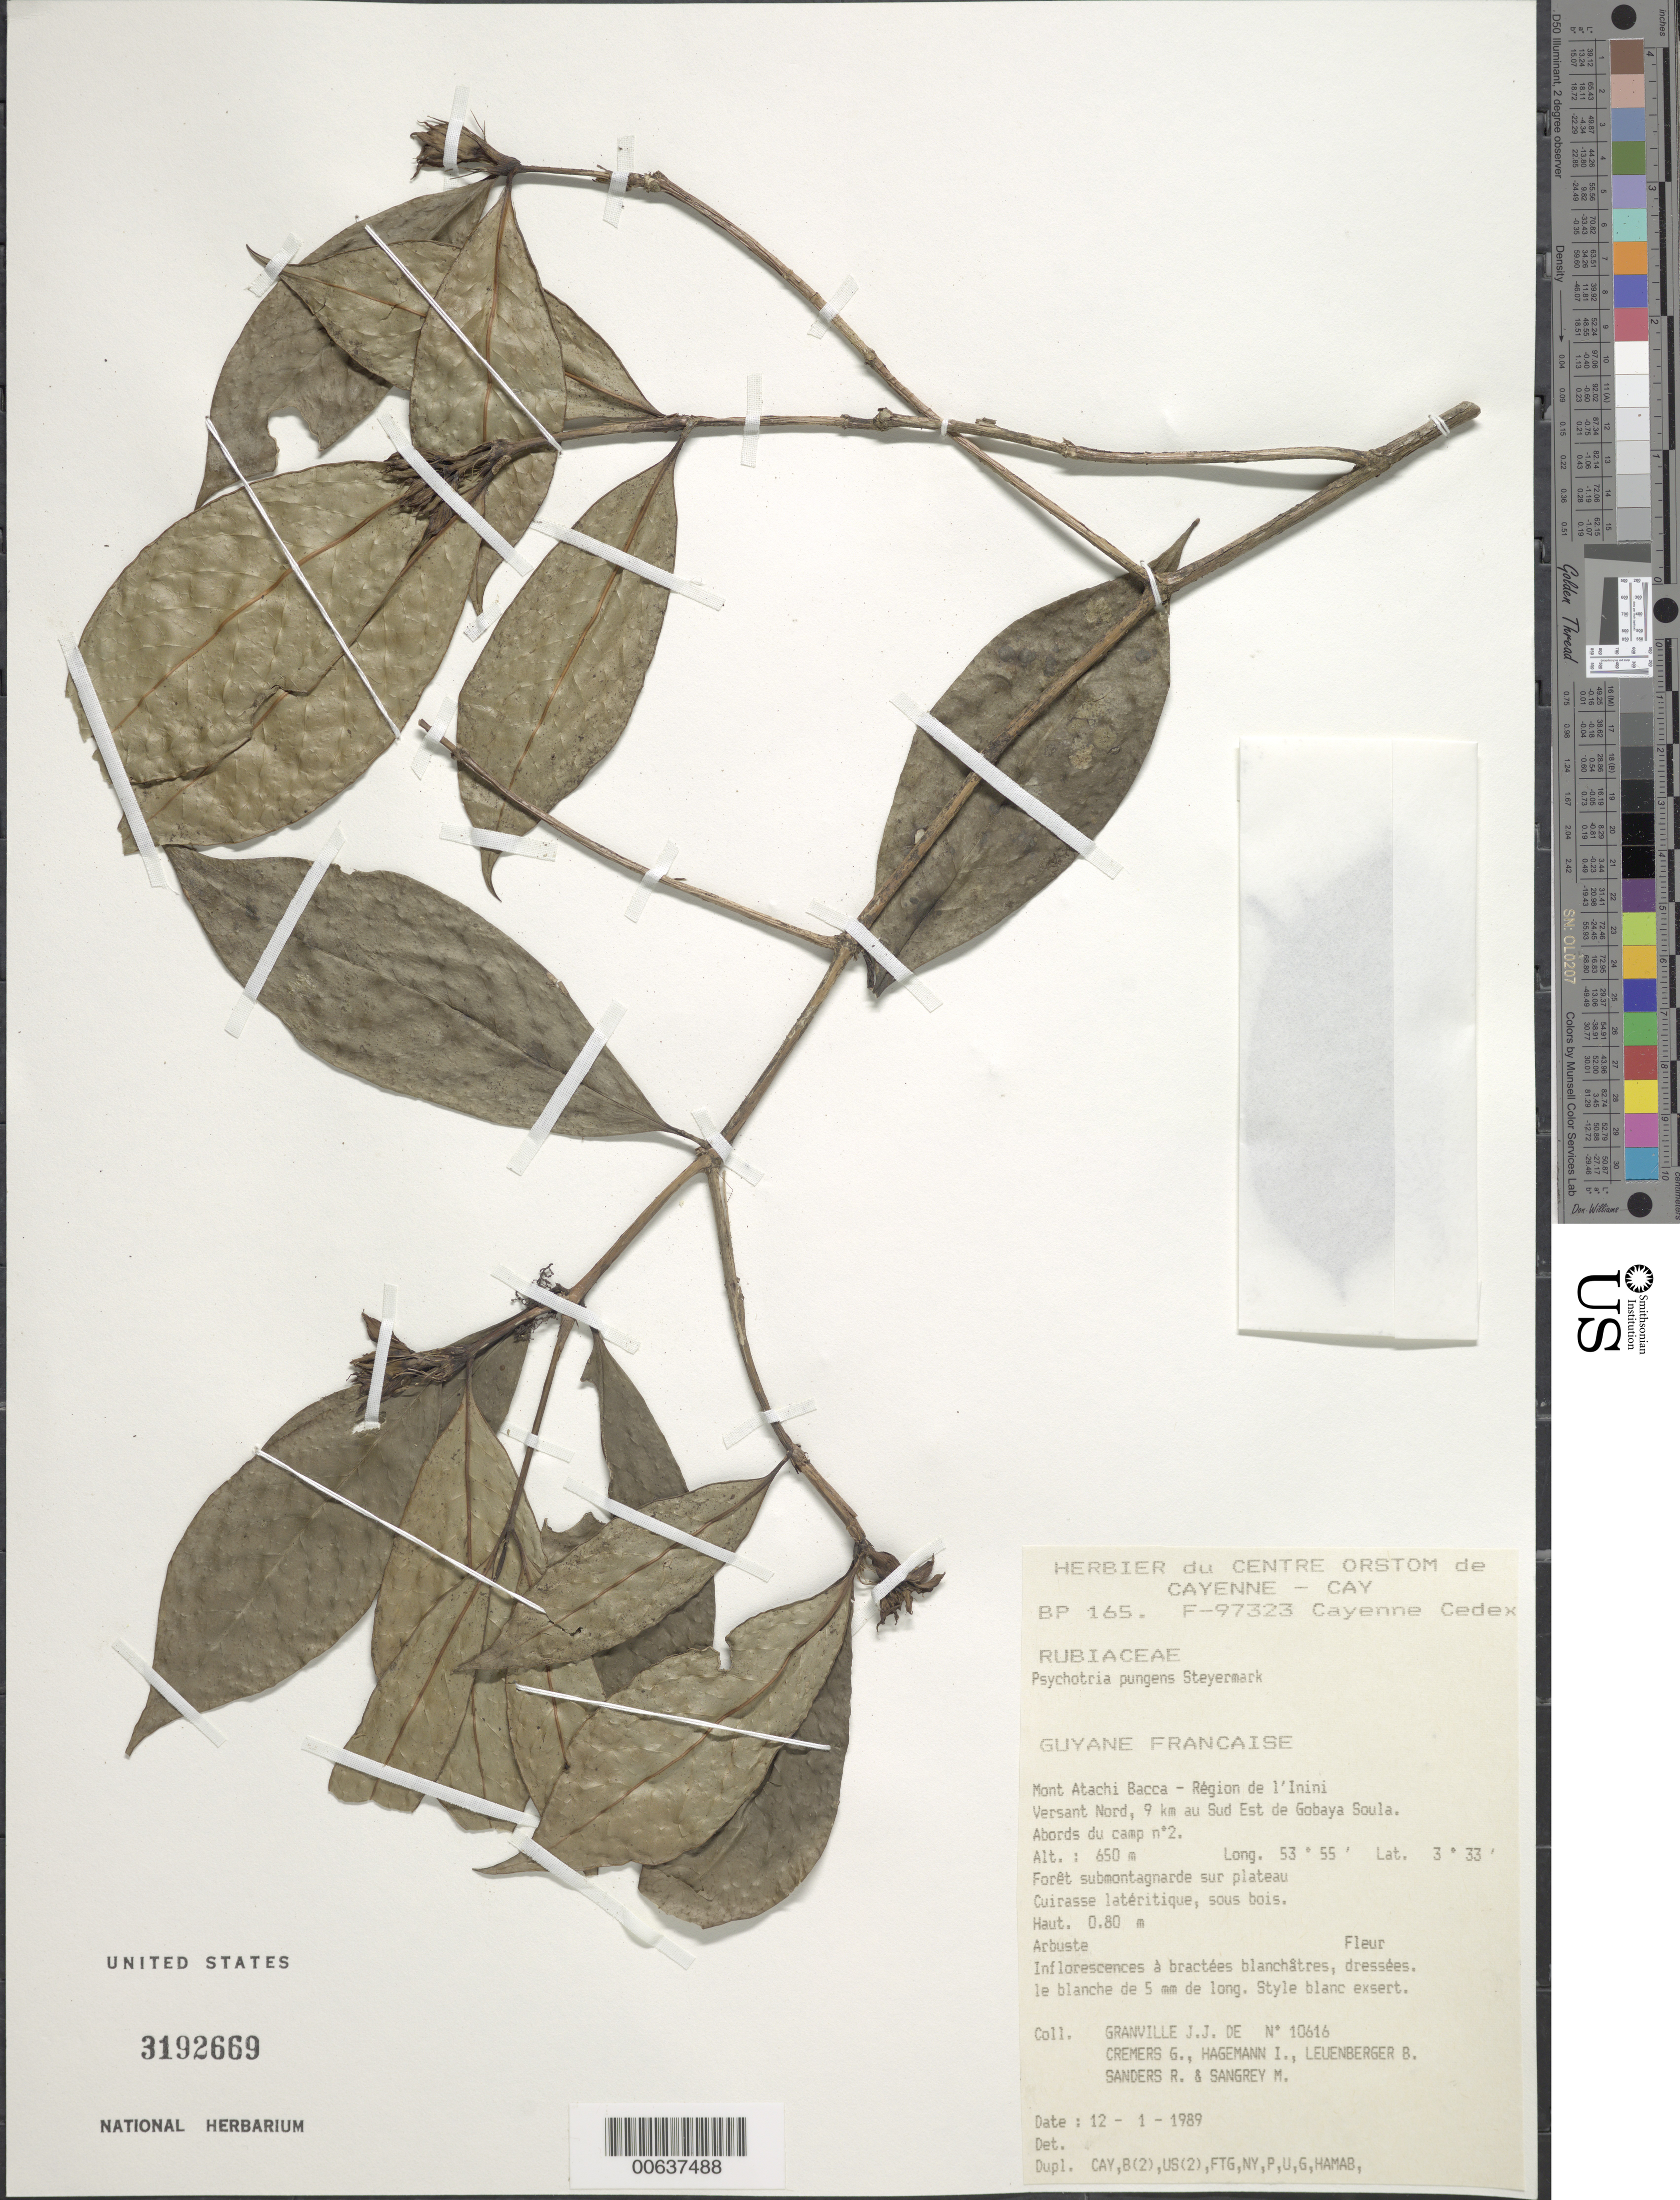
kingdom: Plantae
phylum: Tracheophyta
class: Magnoliopsida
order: Gentianales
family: Rubiaceae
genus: Psychotria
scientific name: Psychotria pungens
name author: Steyerm.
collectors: J.-J. de Granville, G. Cremers, J. Hagemann, B. E. Leuenberger & M. S. Sangrey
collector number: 10616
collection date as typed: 12-Jan-89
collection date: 1989-01-12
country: French Guiana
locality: Mont Atachi Bacca, région de l'Inini. Versant nord, 9 km au sud-est de Gobaya Soula. Abords du camp no. 2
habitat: Foret submontagnarde sur plateau. Cuirasse lateritique, sous bois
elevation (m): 650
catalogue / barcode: US 3192669